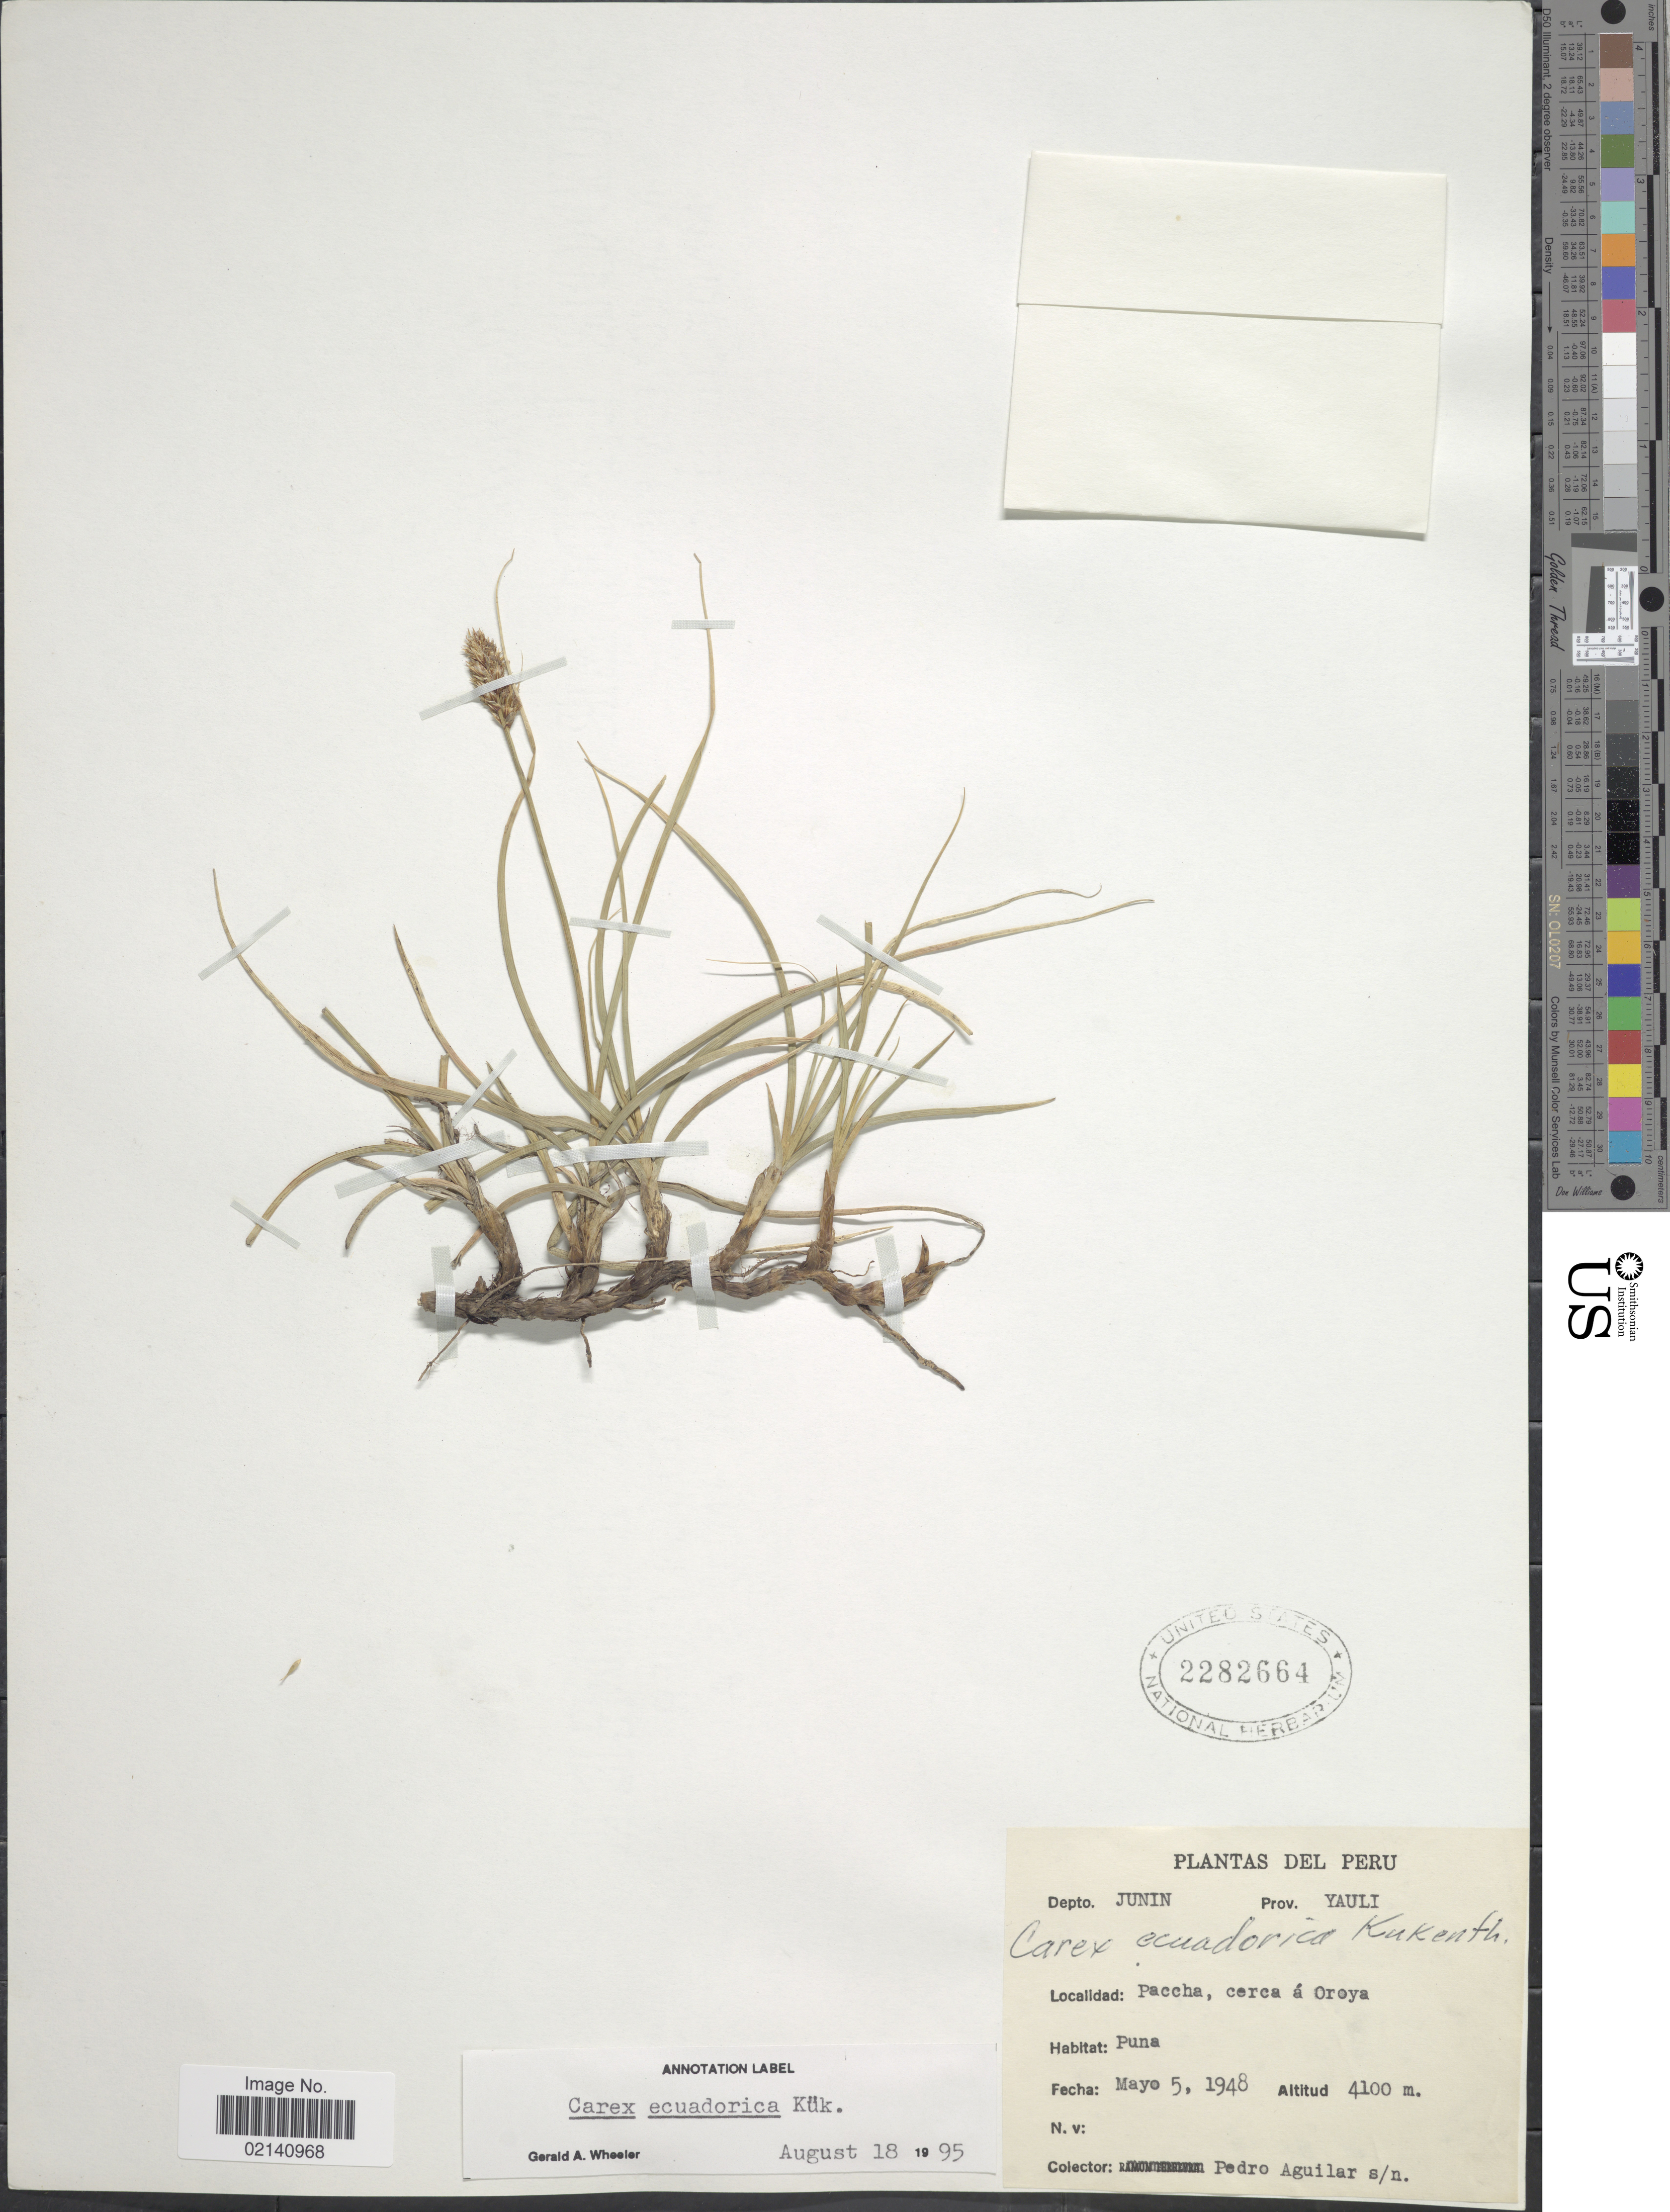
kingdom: Plantae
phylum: Tracheophyta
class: Liliopsida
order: Poales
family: Cyperaceae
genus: Carex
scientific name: Carex ecuadorica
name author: Kük.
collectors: P. Aguilar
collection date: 1948-05-05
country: Peru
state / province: Junín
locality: Depto. Junin, Prov. Yauli, Paccha, cerca a Oroya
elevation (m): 4100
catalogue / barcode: US 2282664